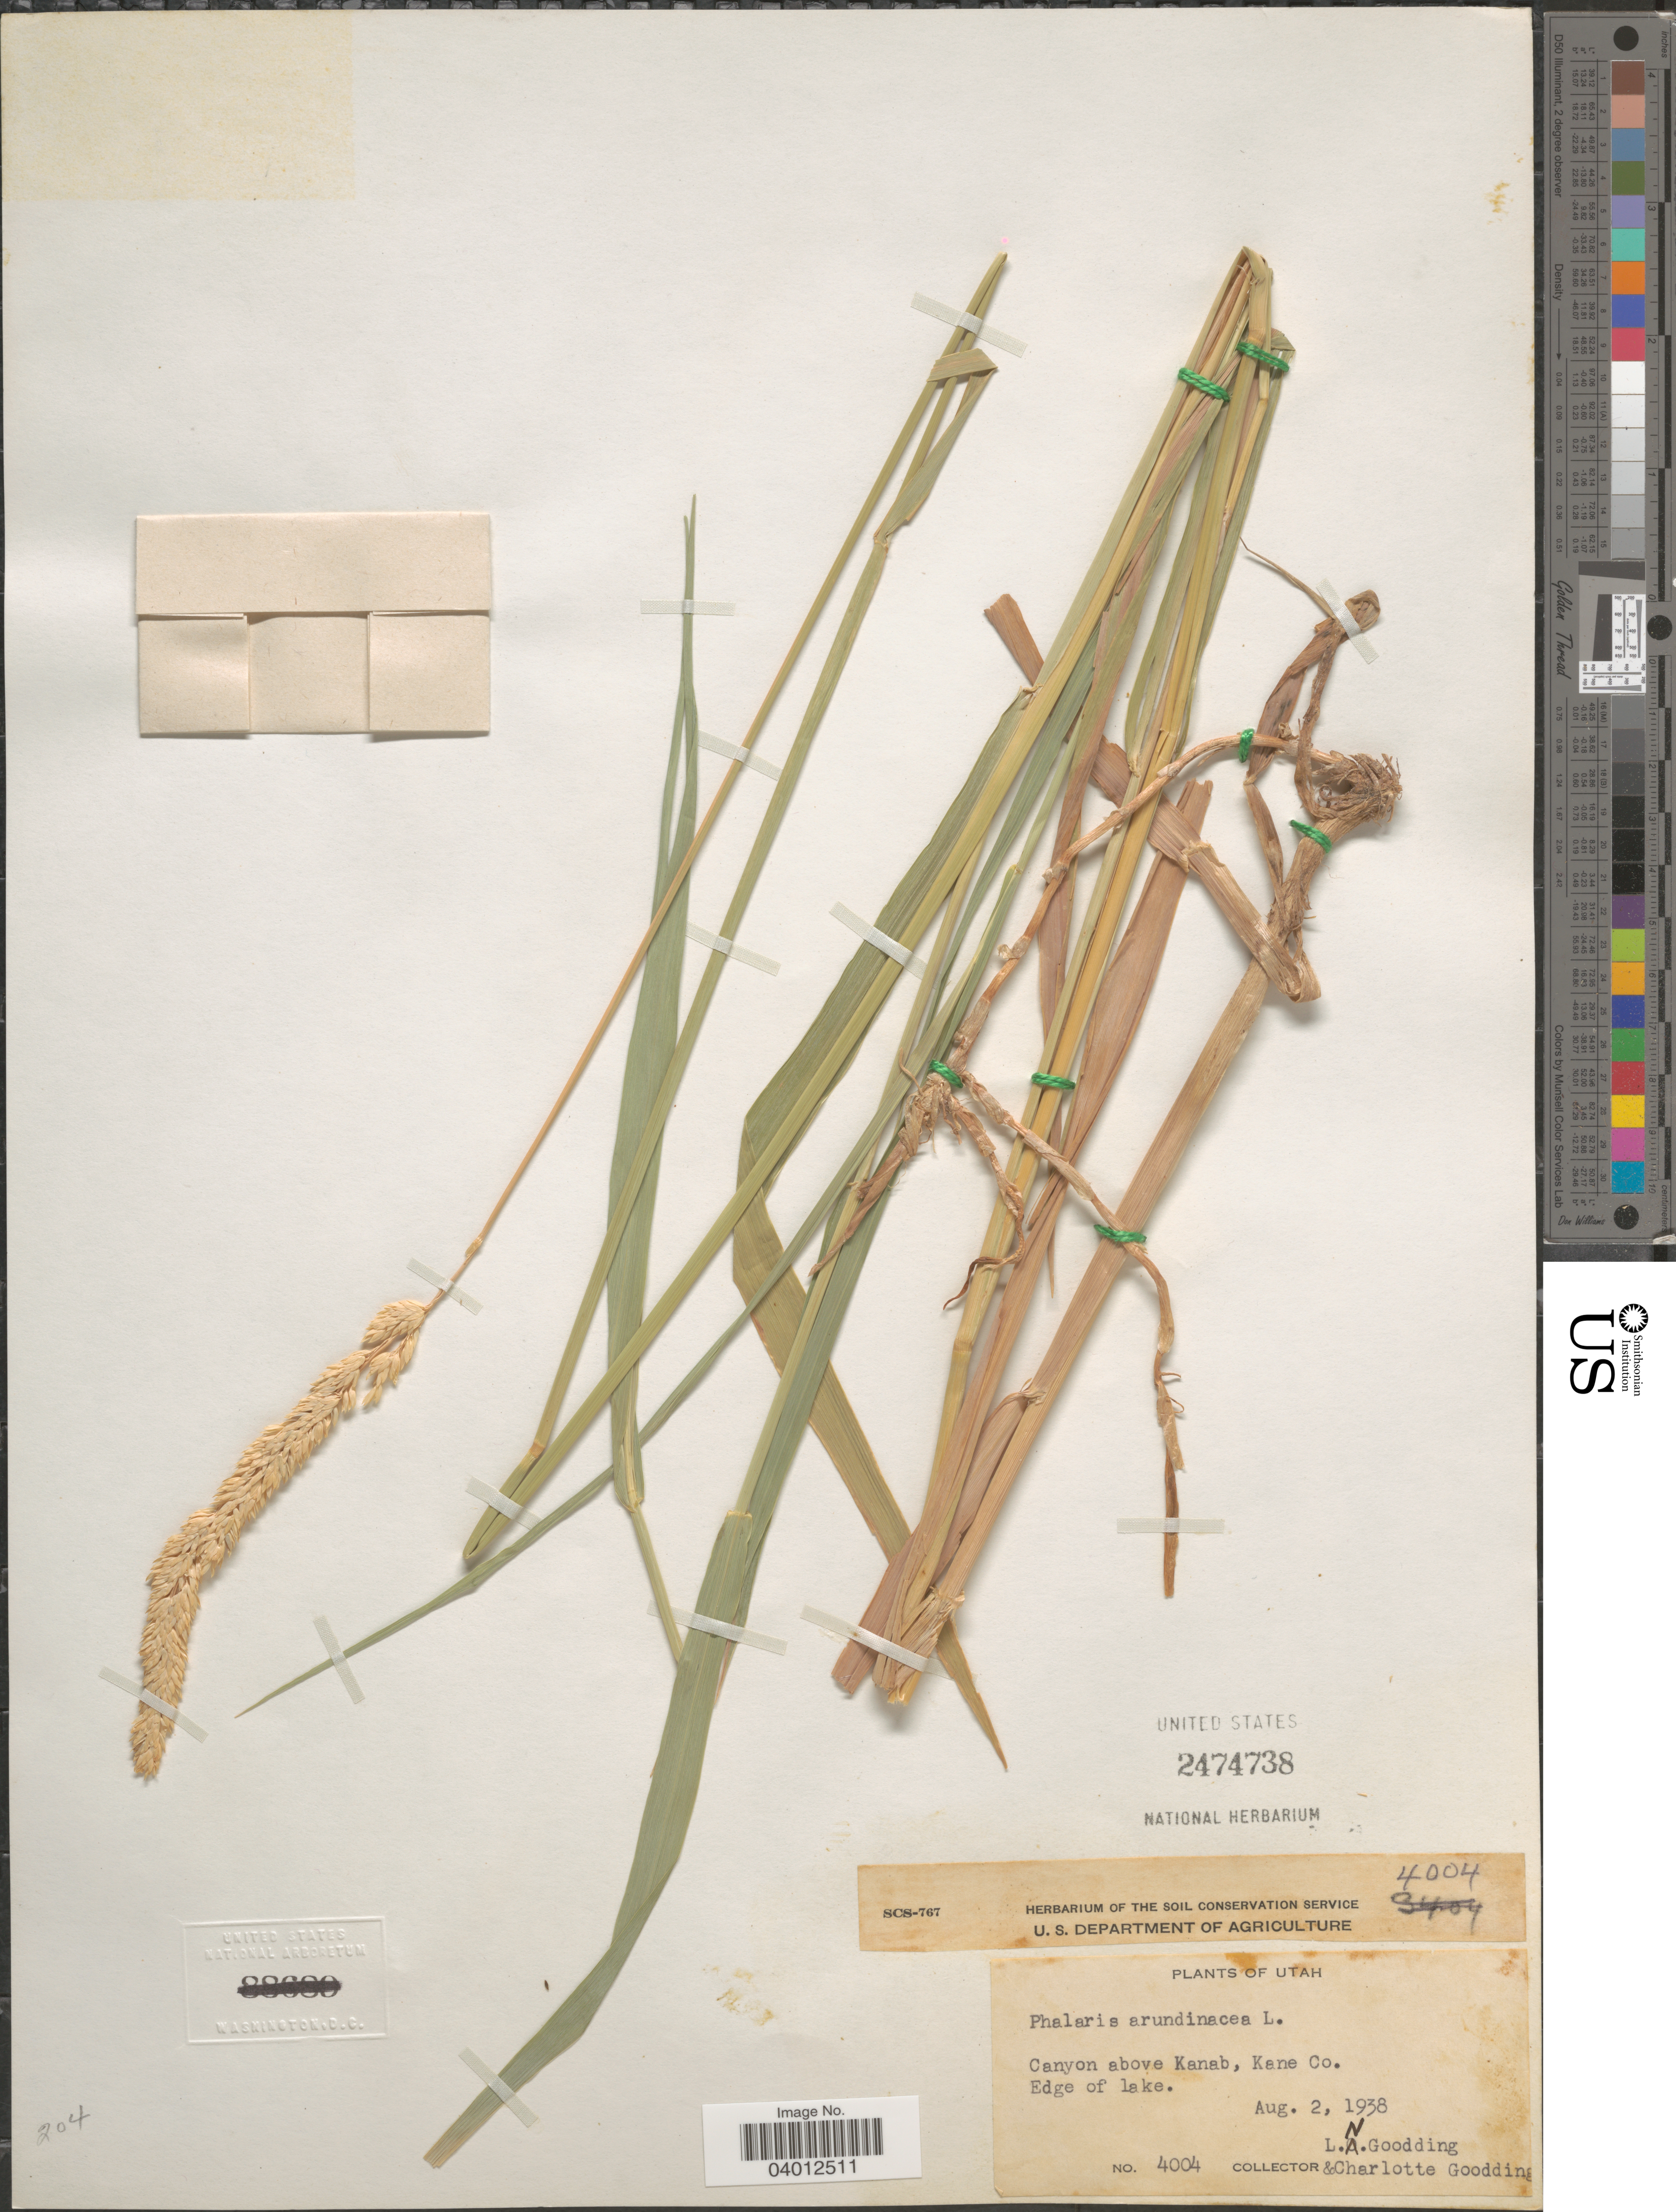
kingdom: Plantae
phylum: Tracheophyta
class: Liliopsida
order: Poales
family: Poaceae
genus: Phalaris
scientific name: Phalaris arundinacea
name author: L.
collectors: L. N. Goodding & C. Goodding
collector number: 4004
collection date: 1938-08-02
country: United States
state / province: Utah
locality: Canyon above Kanab, Kane Co.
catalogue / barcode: US 2474738